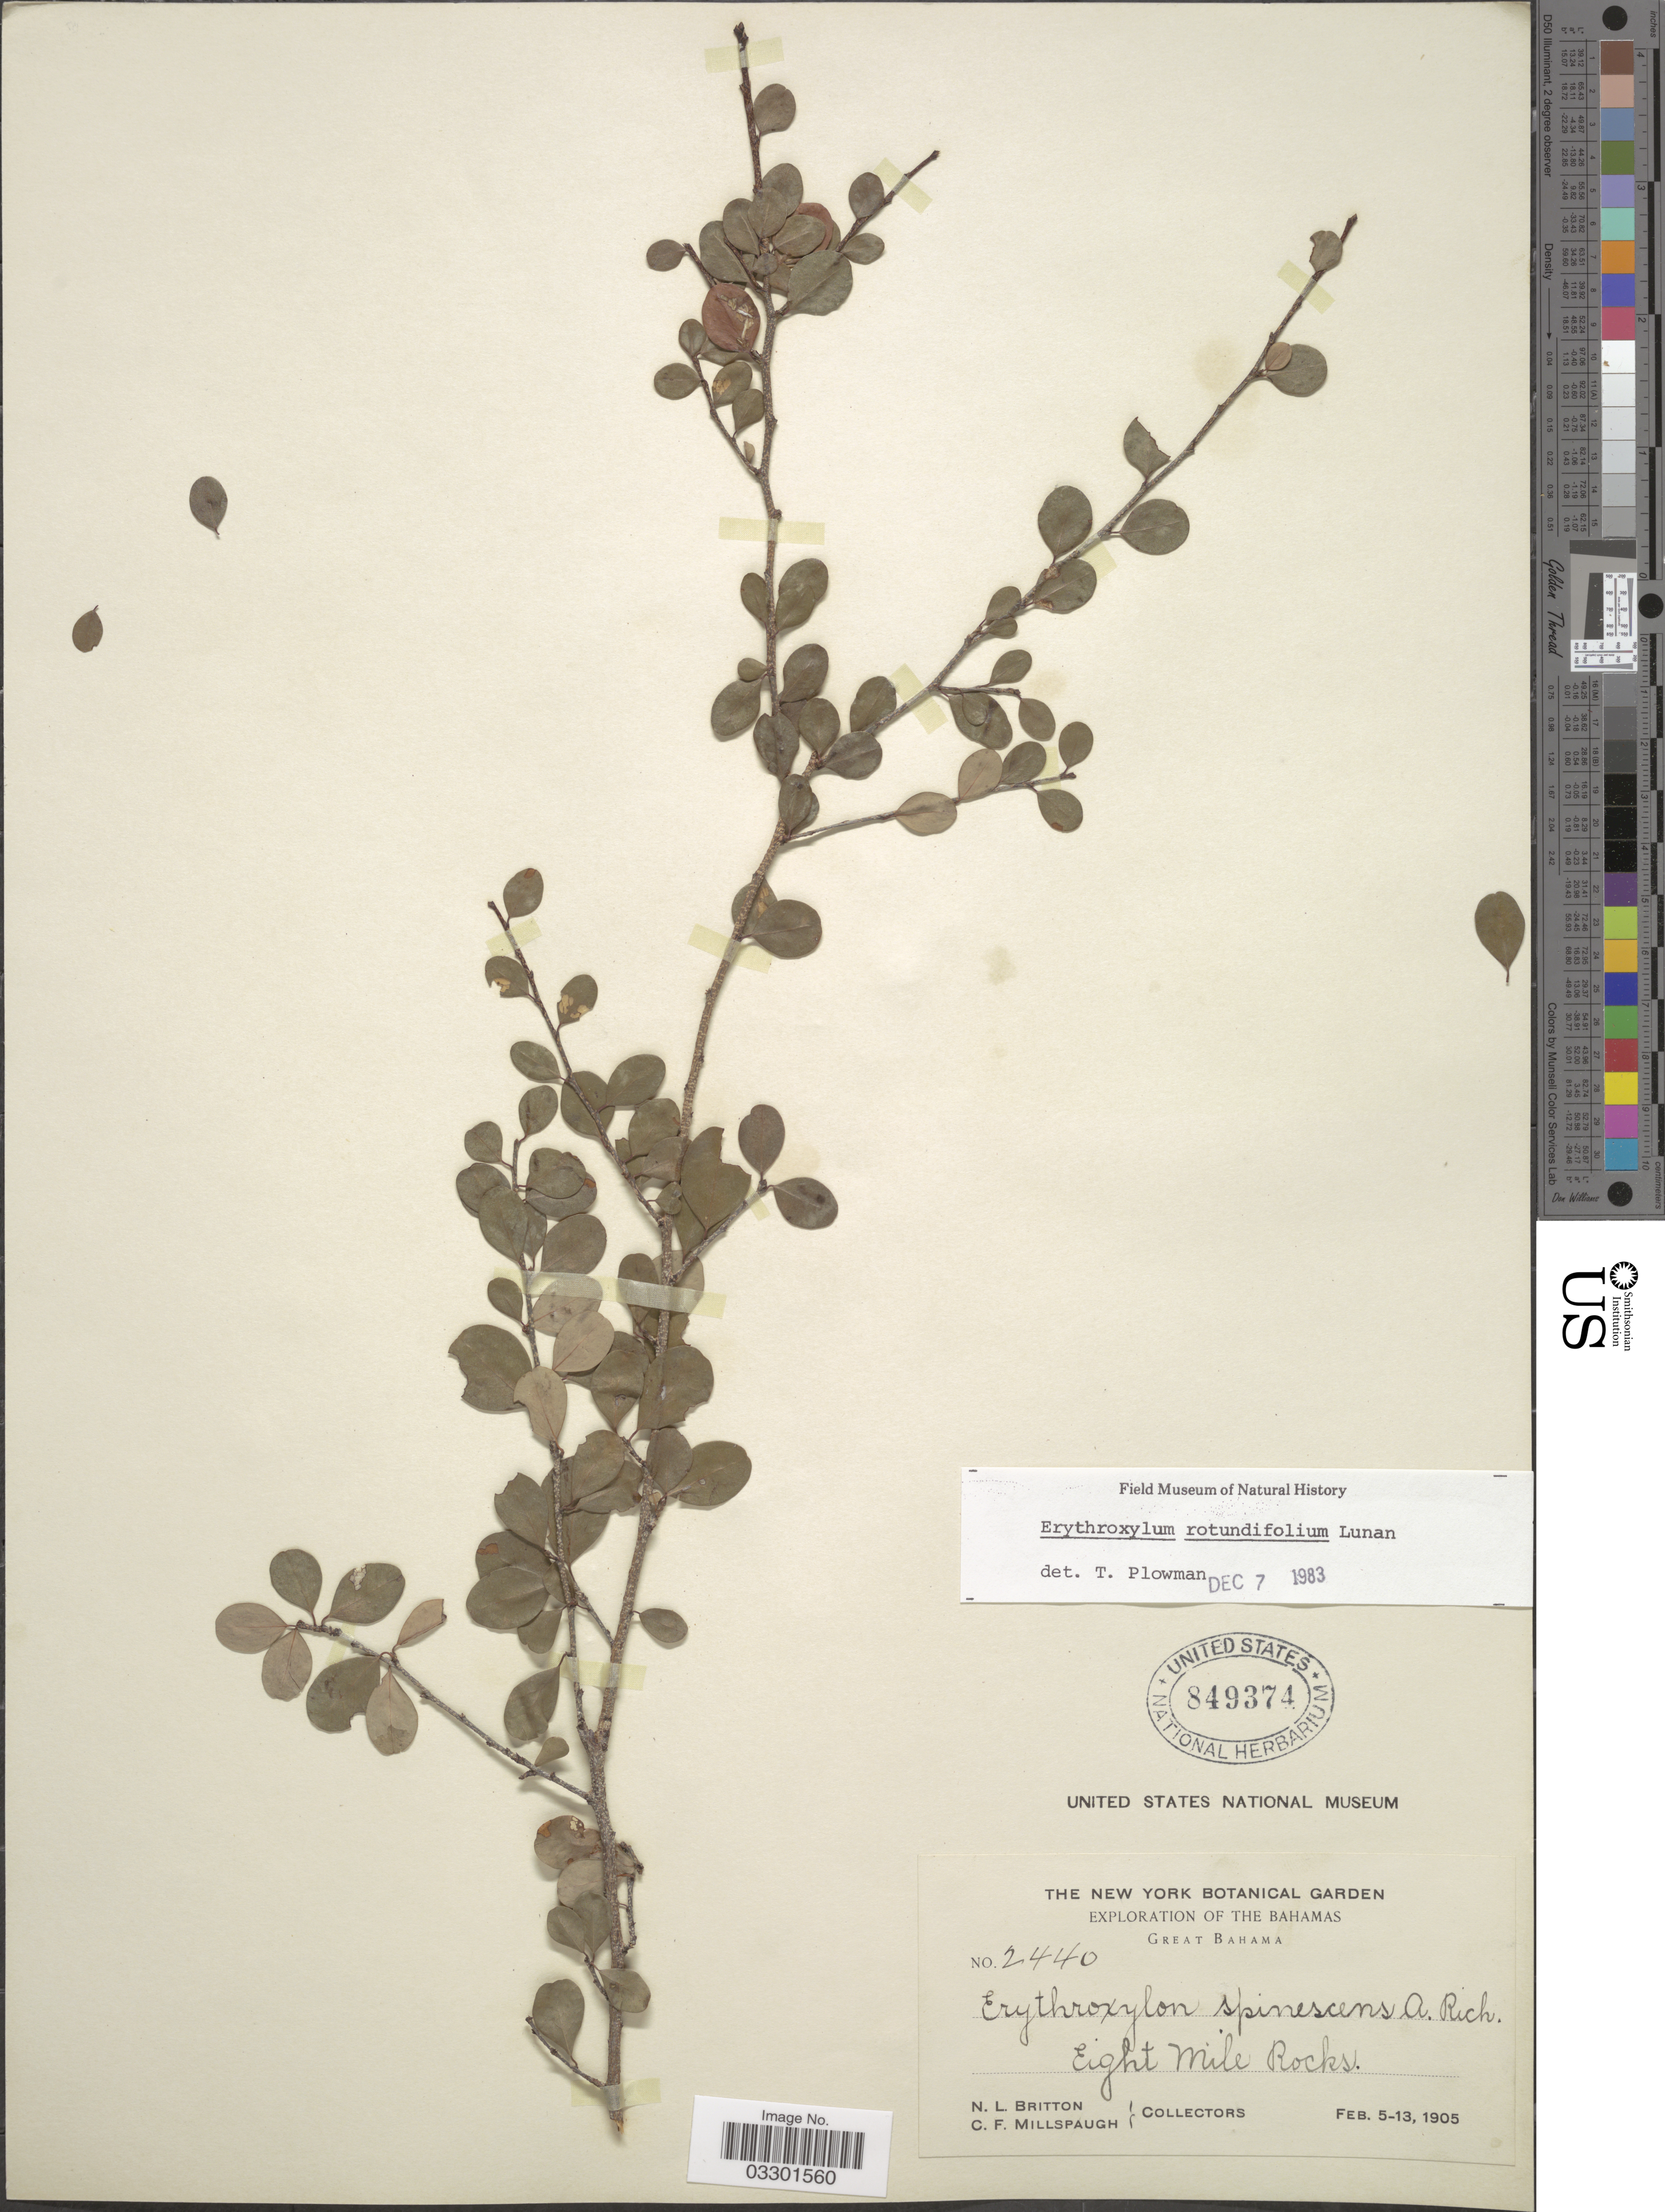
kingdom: Plantae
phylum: Tracheophyta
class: Magnoliopsida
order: Malpighiales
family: Erythroxylaceae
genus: Erythroxylum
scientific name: Erythroxylum rotundifolium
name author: Lunan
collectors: N. Britton & C. F. Millspaugh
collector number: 2440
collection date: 1905-02-05/1905-02-13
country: Bahamas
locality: Great Bahama. Eight Mile Rocks.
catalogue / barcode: US 849374